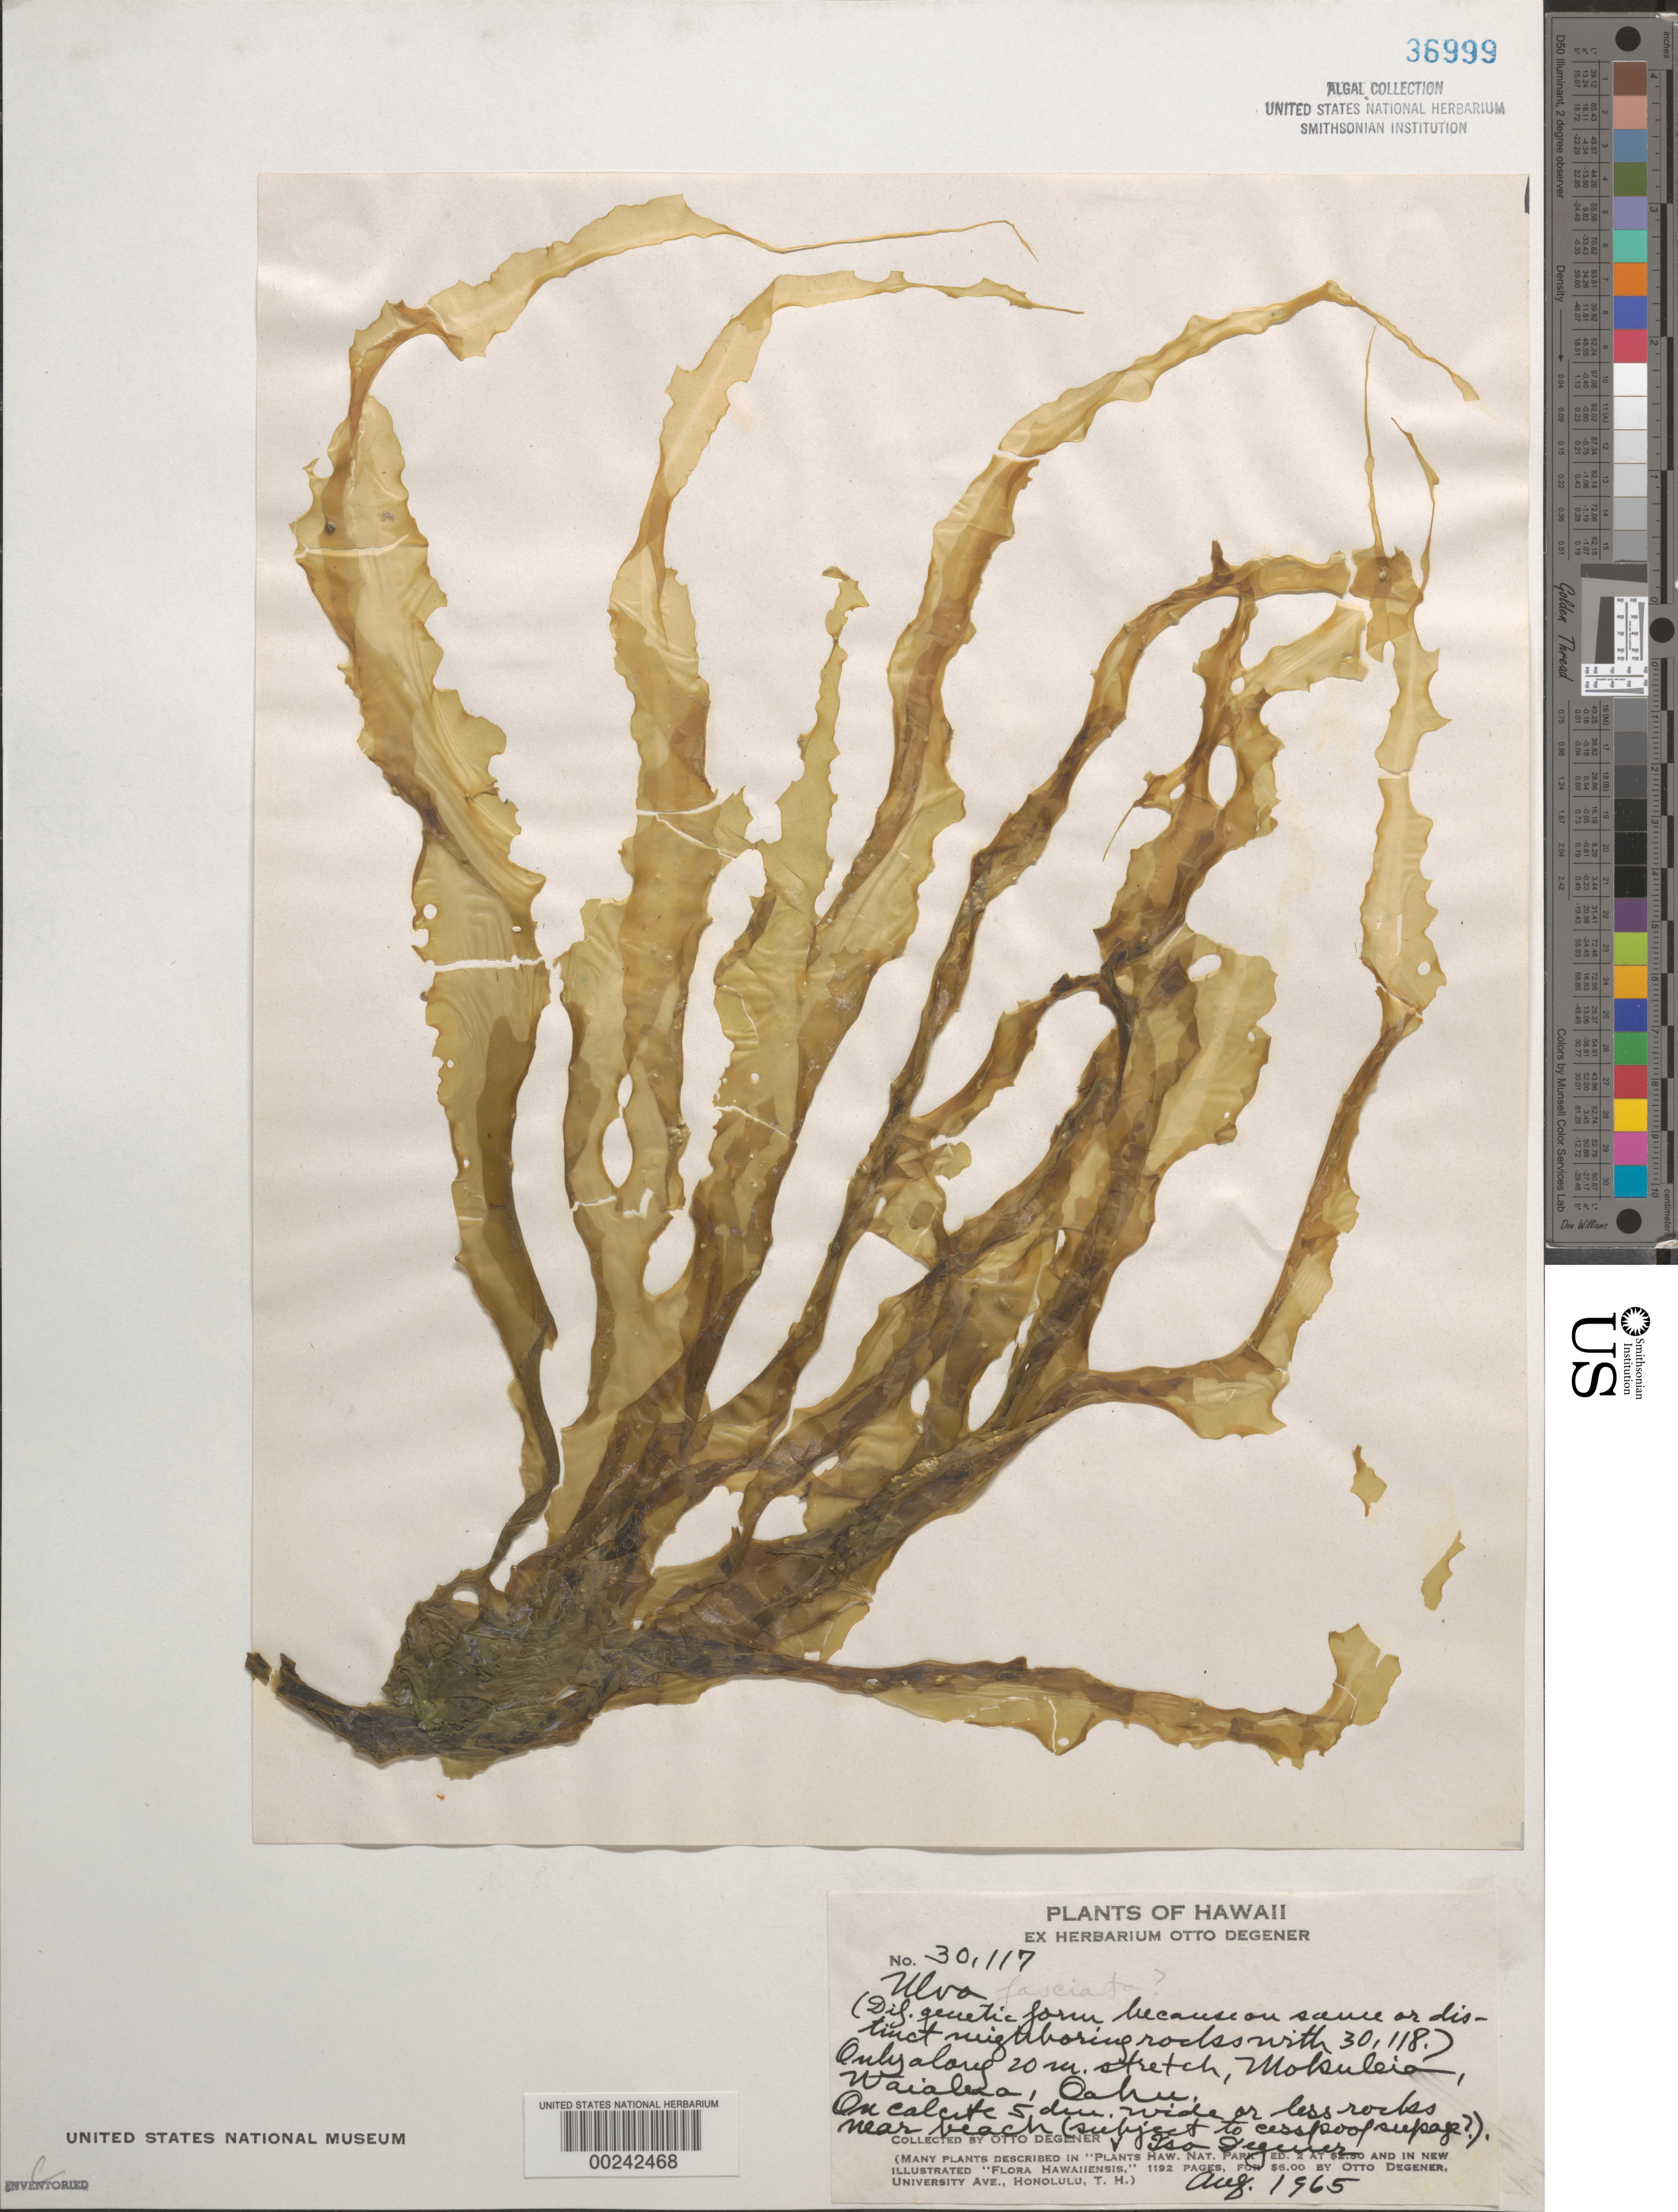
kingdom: Plantae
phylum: Chlorophyta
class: Ulvophyceae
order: Ulvales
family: Ulvaceae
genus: Ulva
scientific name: Ulva lactuca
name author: L.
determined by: Algae name updating Project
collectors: O. Degener & I. Degener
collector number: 30117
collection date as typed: Aug 1965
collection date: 1965-08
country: United States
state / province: Hawaii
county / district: Honolulu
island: Oahu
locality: Mokuleia, Waialua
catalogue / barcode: US 36999